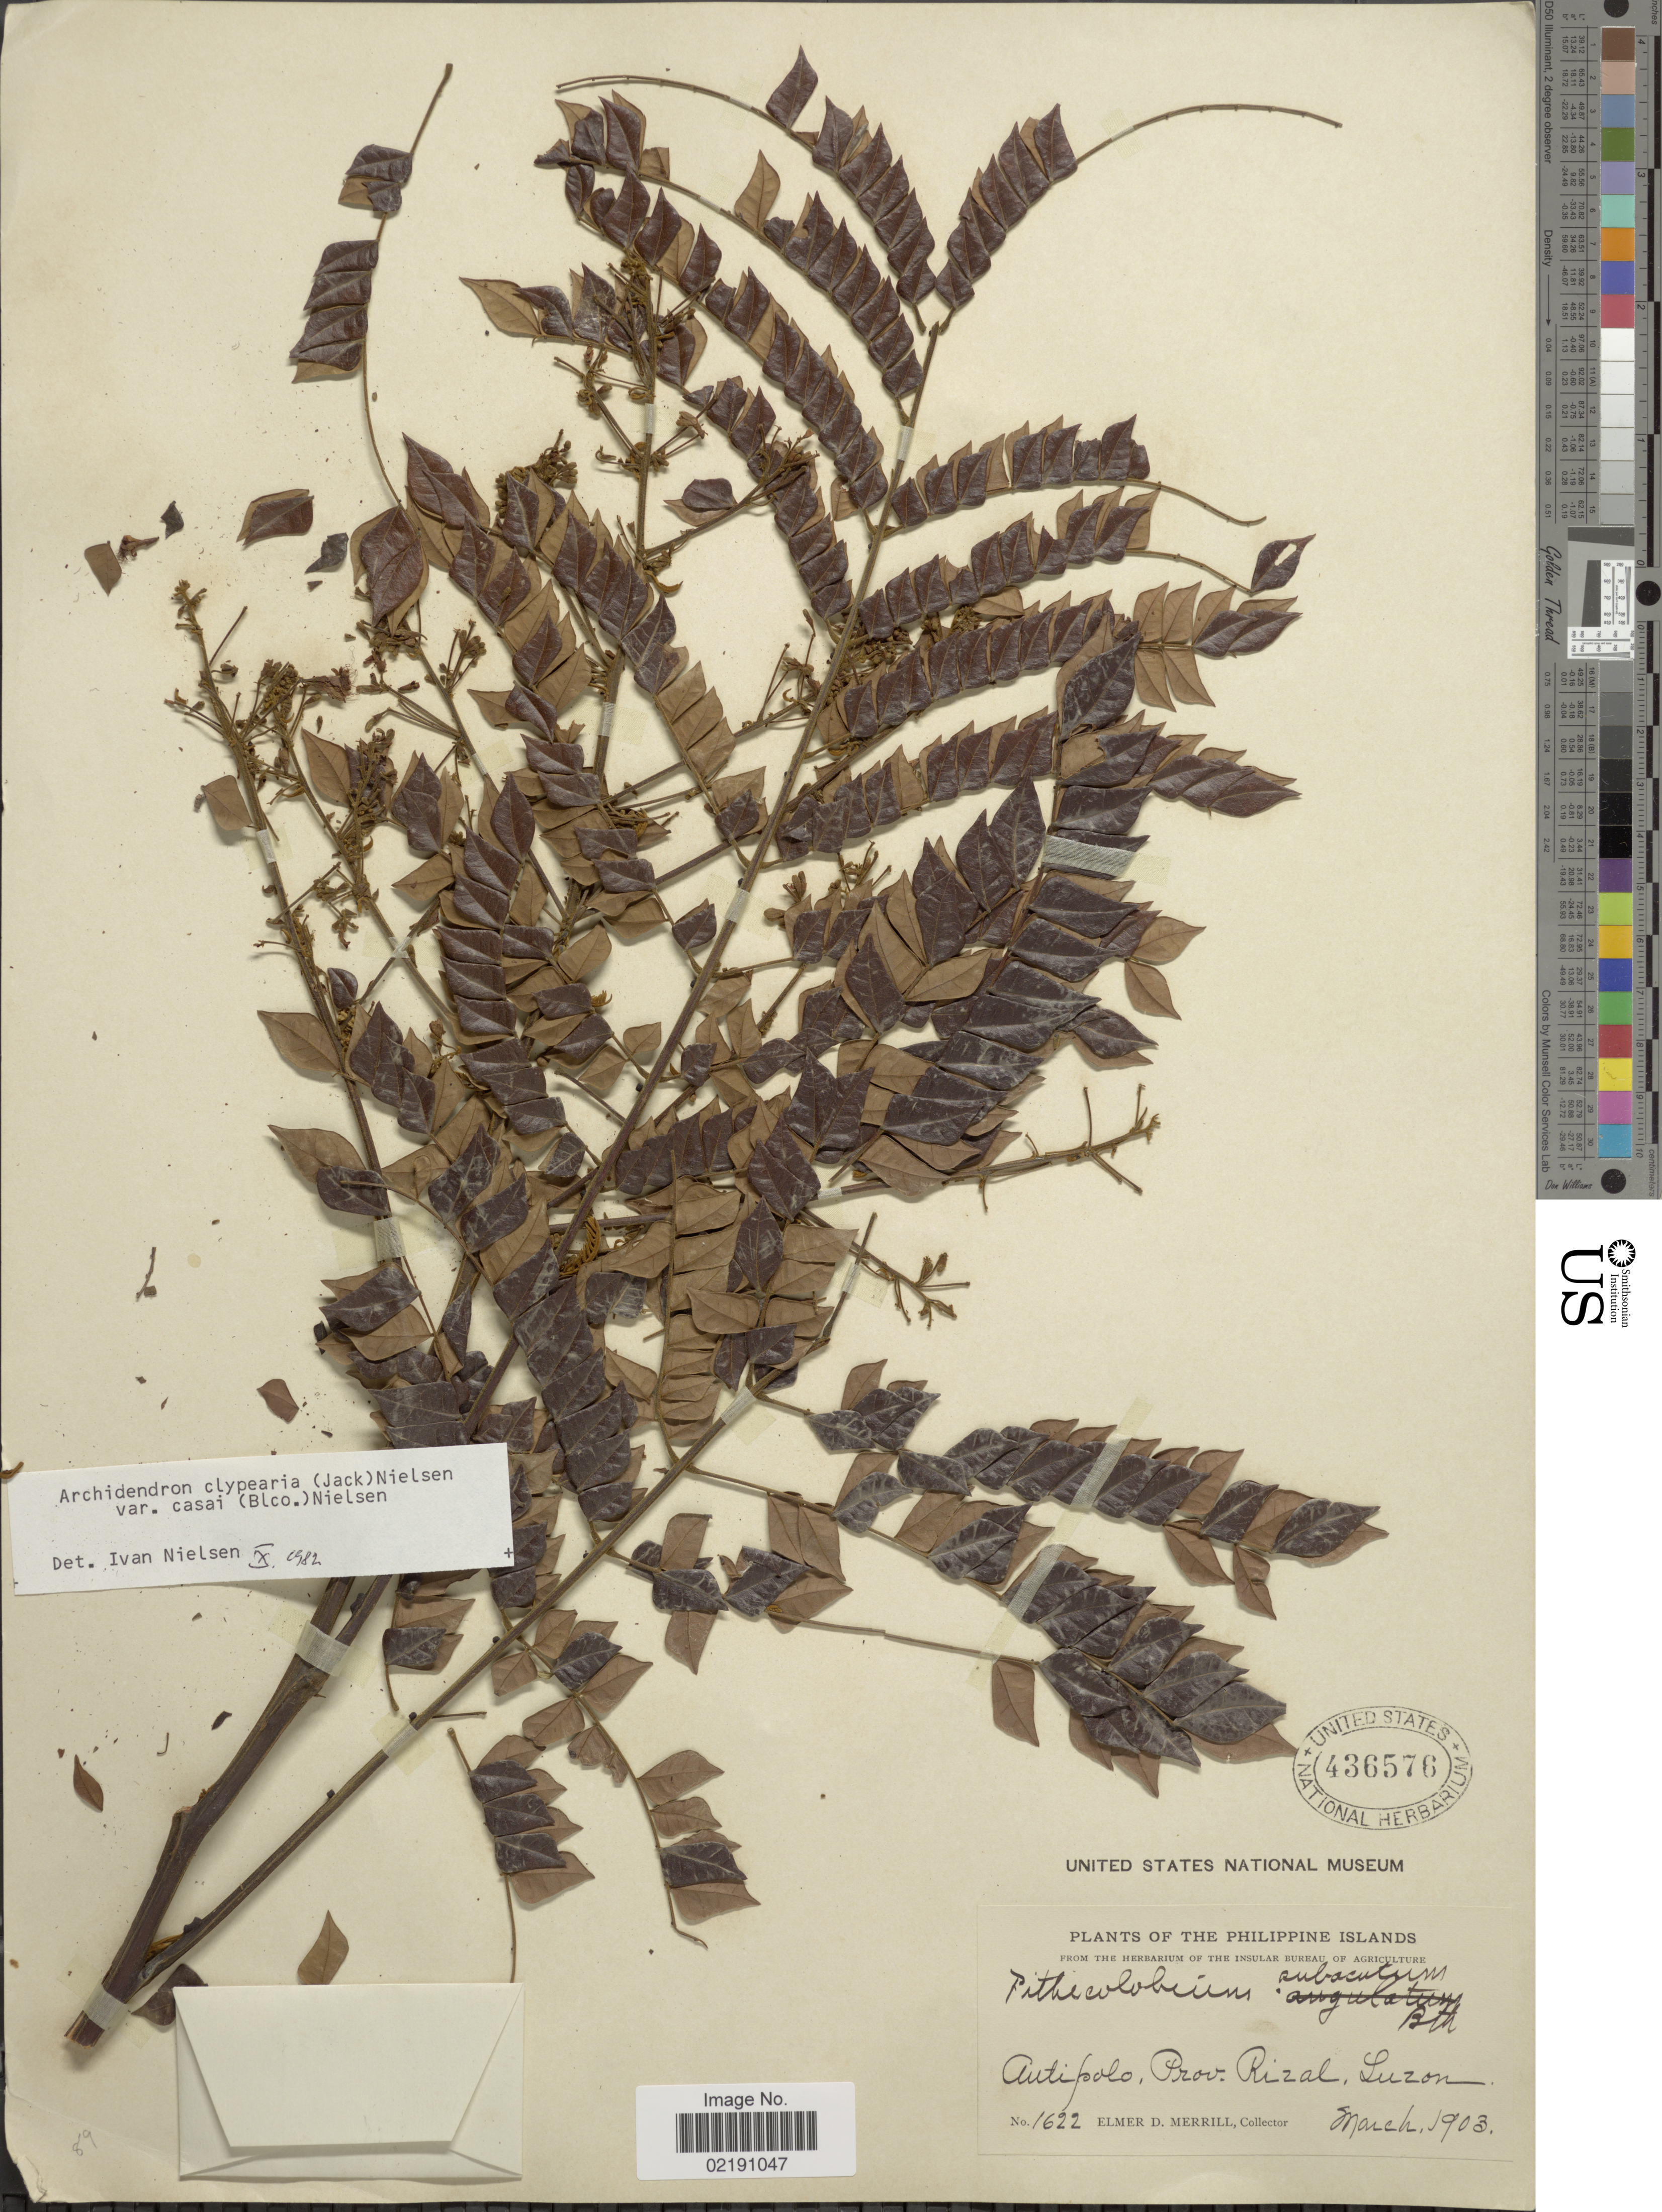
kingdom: Plantae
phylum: Tracheophyta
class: Magnoliopsida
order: Fabales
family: Fabaceae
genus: Archidendron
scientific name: Archidendron clypearia var. casai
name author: (Blanco) I.C. Nielsen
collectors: E. D. Merrill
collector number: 1622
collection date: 1903-03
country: Philippines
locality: Philippine Islands. Antipolo, Prov. Rizal, Luzon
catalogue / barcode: US 436576